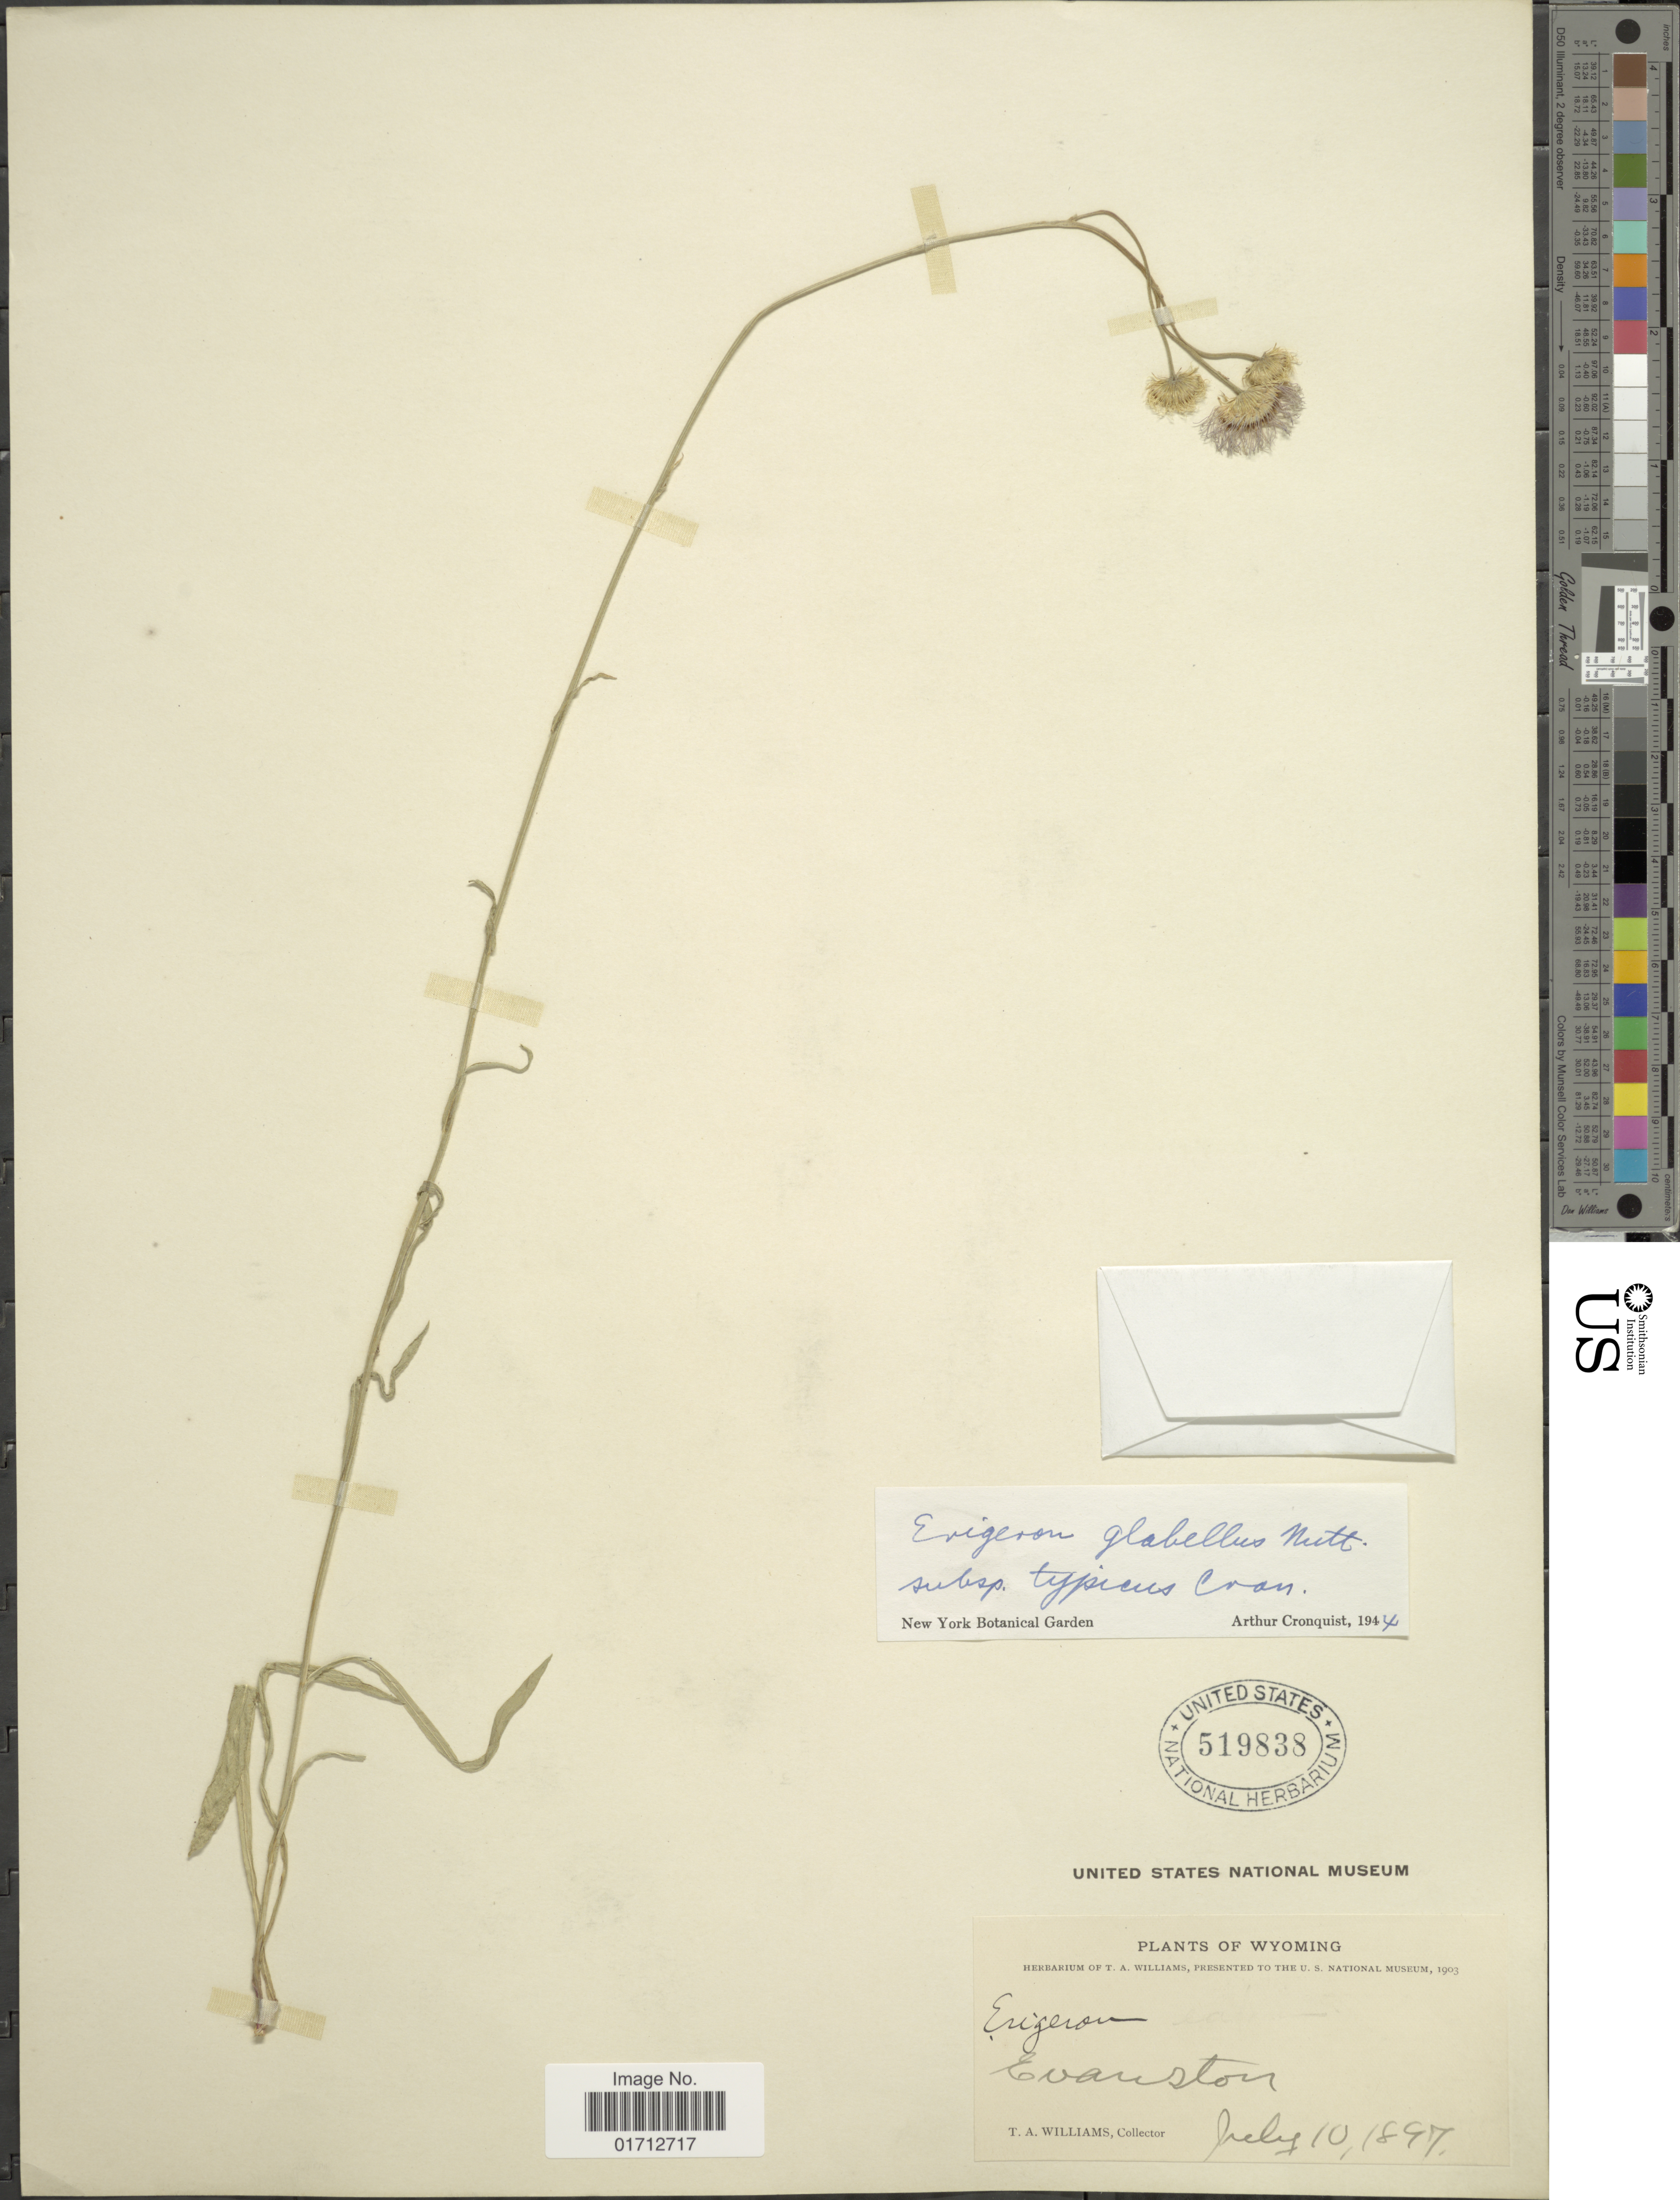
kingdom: Plantae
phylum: Tracheophyta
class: Magnoliopsida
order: Asterales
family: Asteraceae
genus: Erigeron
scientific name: Erigeron glabellus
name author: Nutt.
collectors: T. A. Williams (herbarium)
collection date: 1897-07-10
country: United States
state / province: Wyoming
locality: Evanston.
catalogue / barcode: US 519838